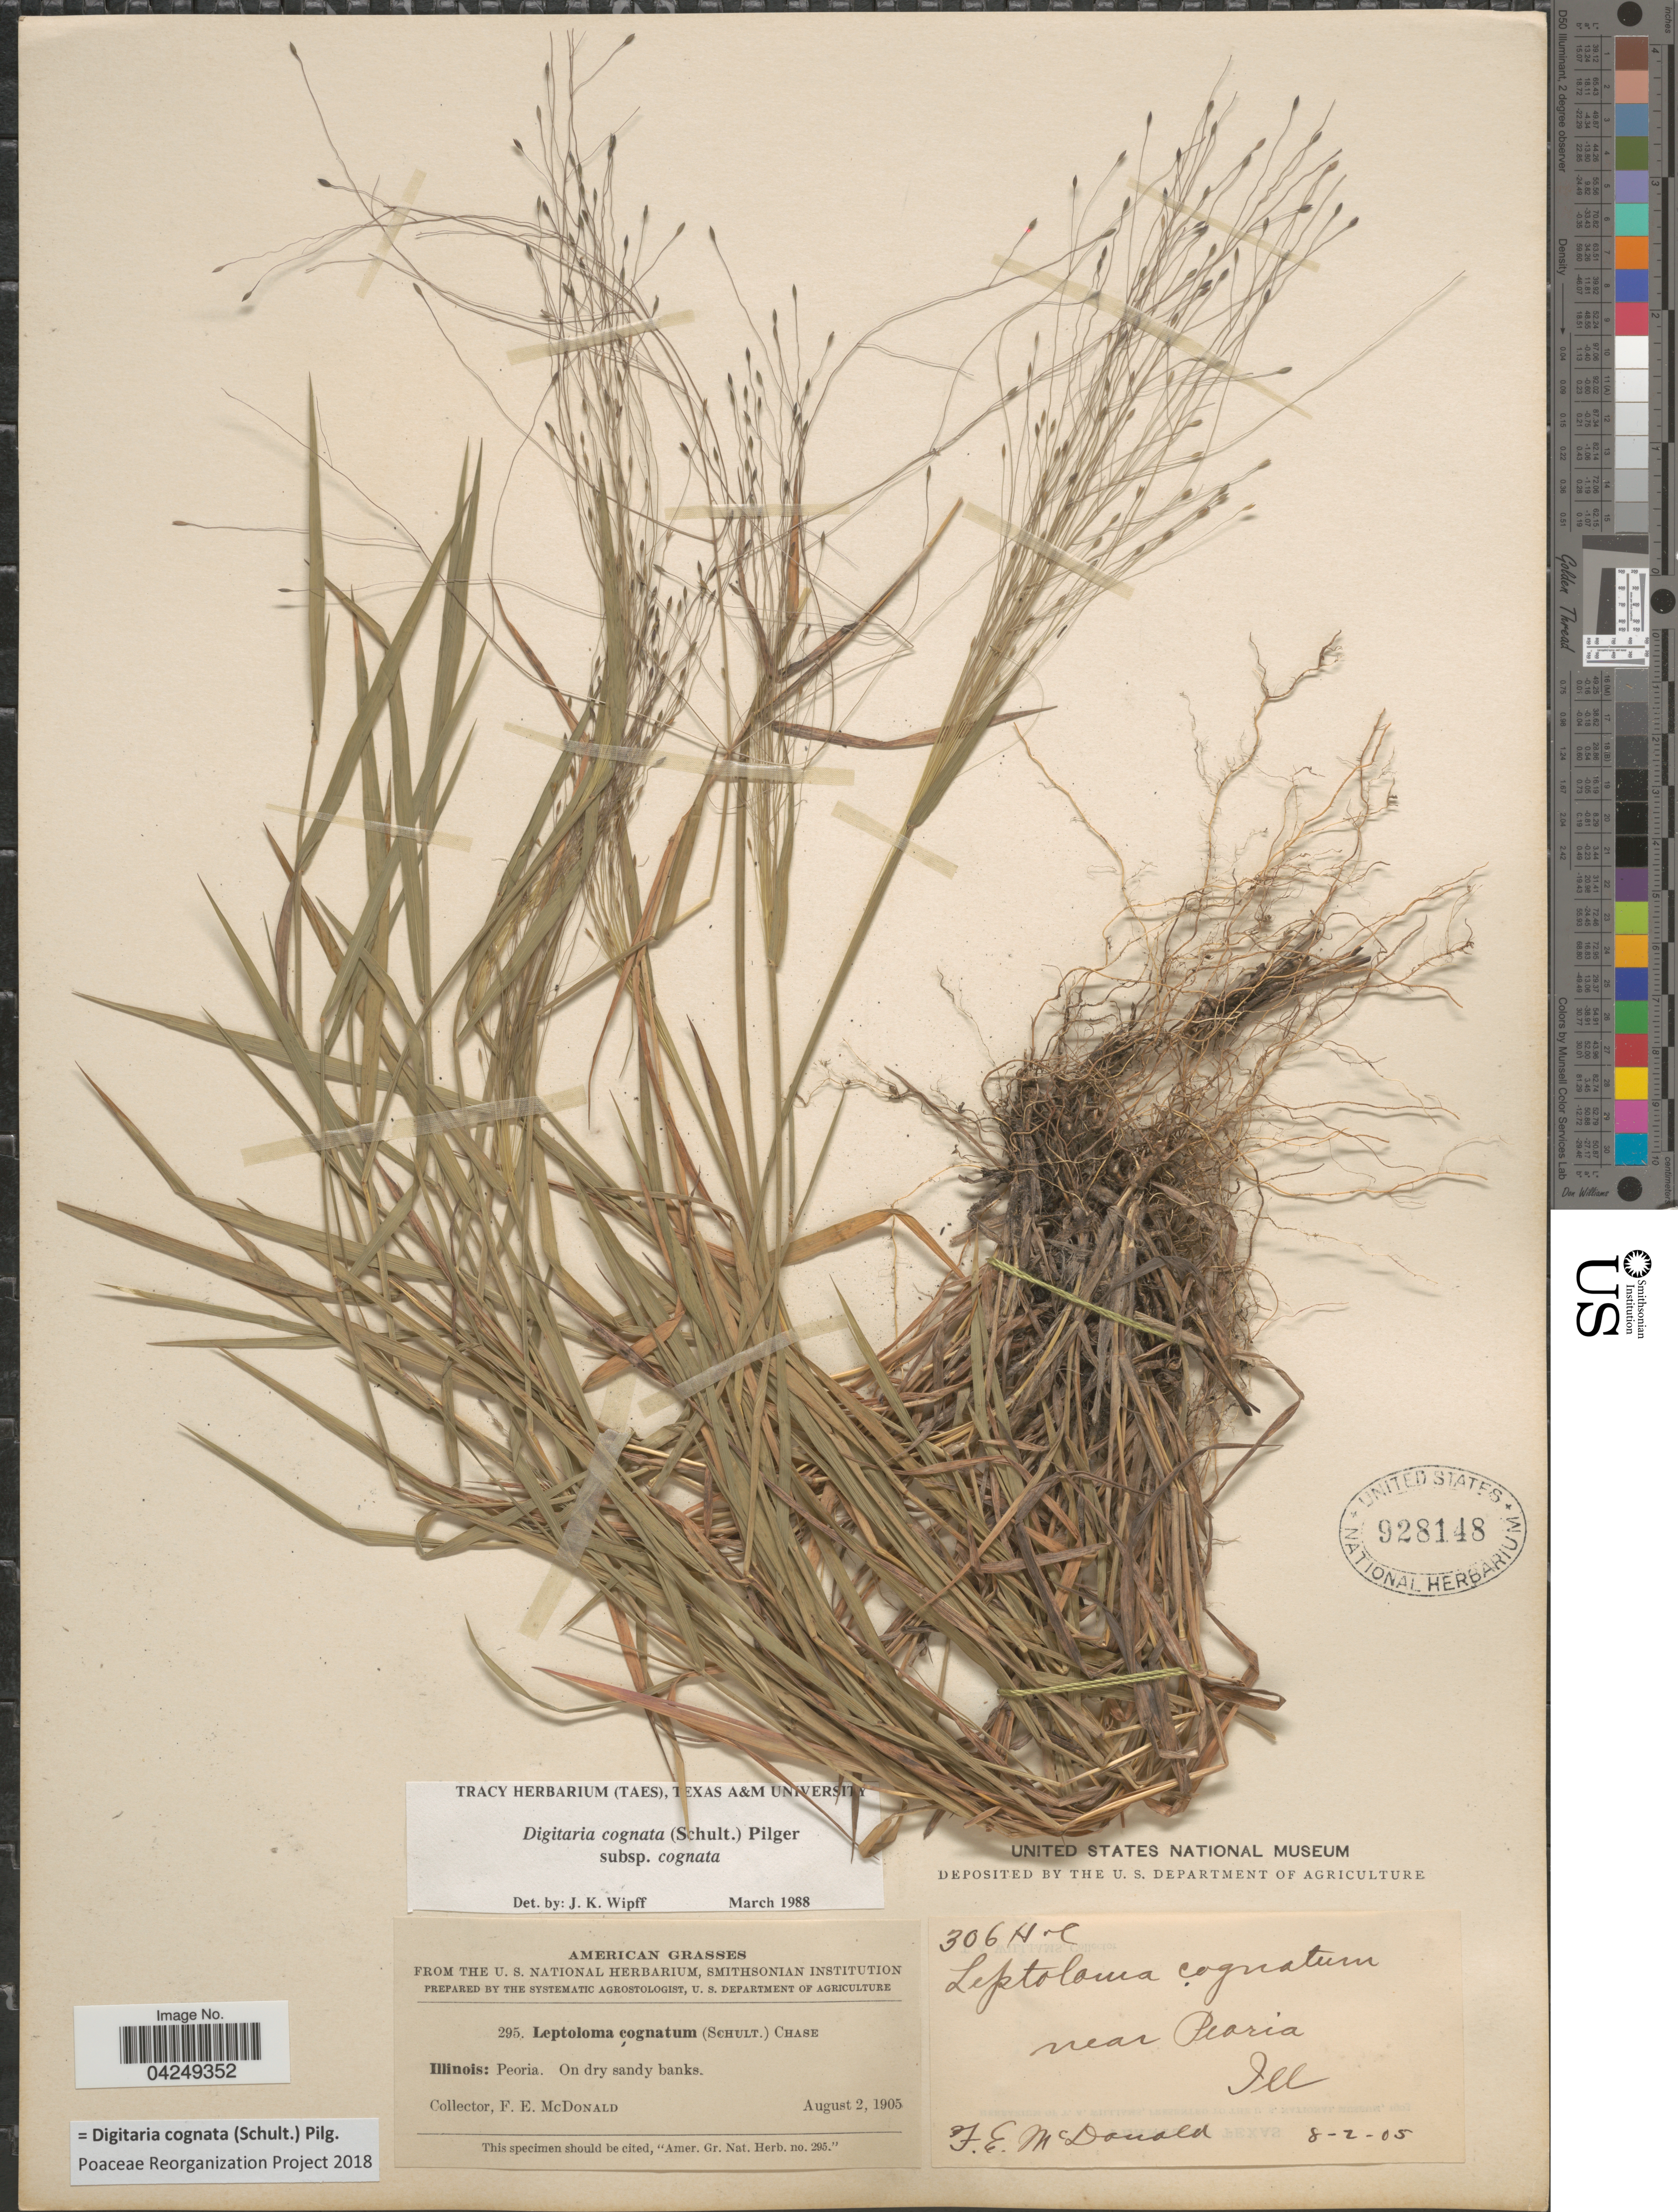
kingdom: Plantae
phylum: Tracheophyta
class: Liliopsida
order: Poales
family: Poaceae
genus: Digitaria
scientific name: Digitaria cognata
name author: (Scult.) Pilg.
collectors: F. E. McDonald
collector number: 295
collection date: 1905-08-02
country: United States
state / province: Illinois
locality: Peoria. On dry sandy banks. Near Peoria.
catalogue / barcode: US 928148